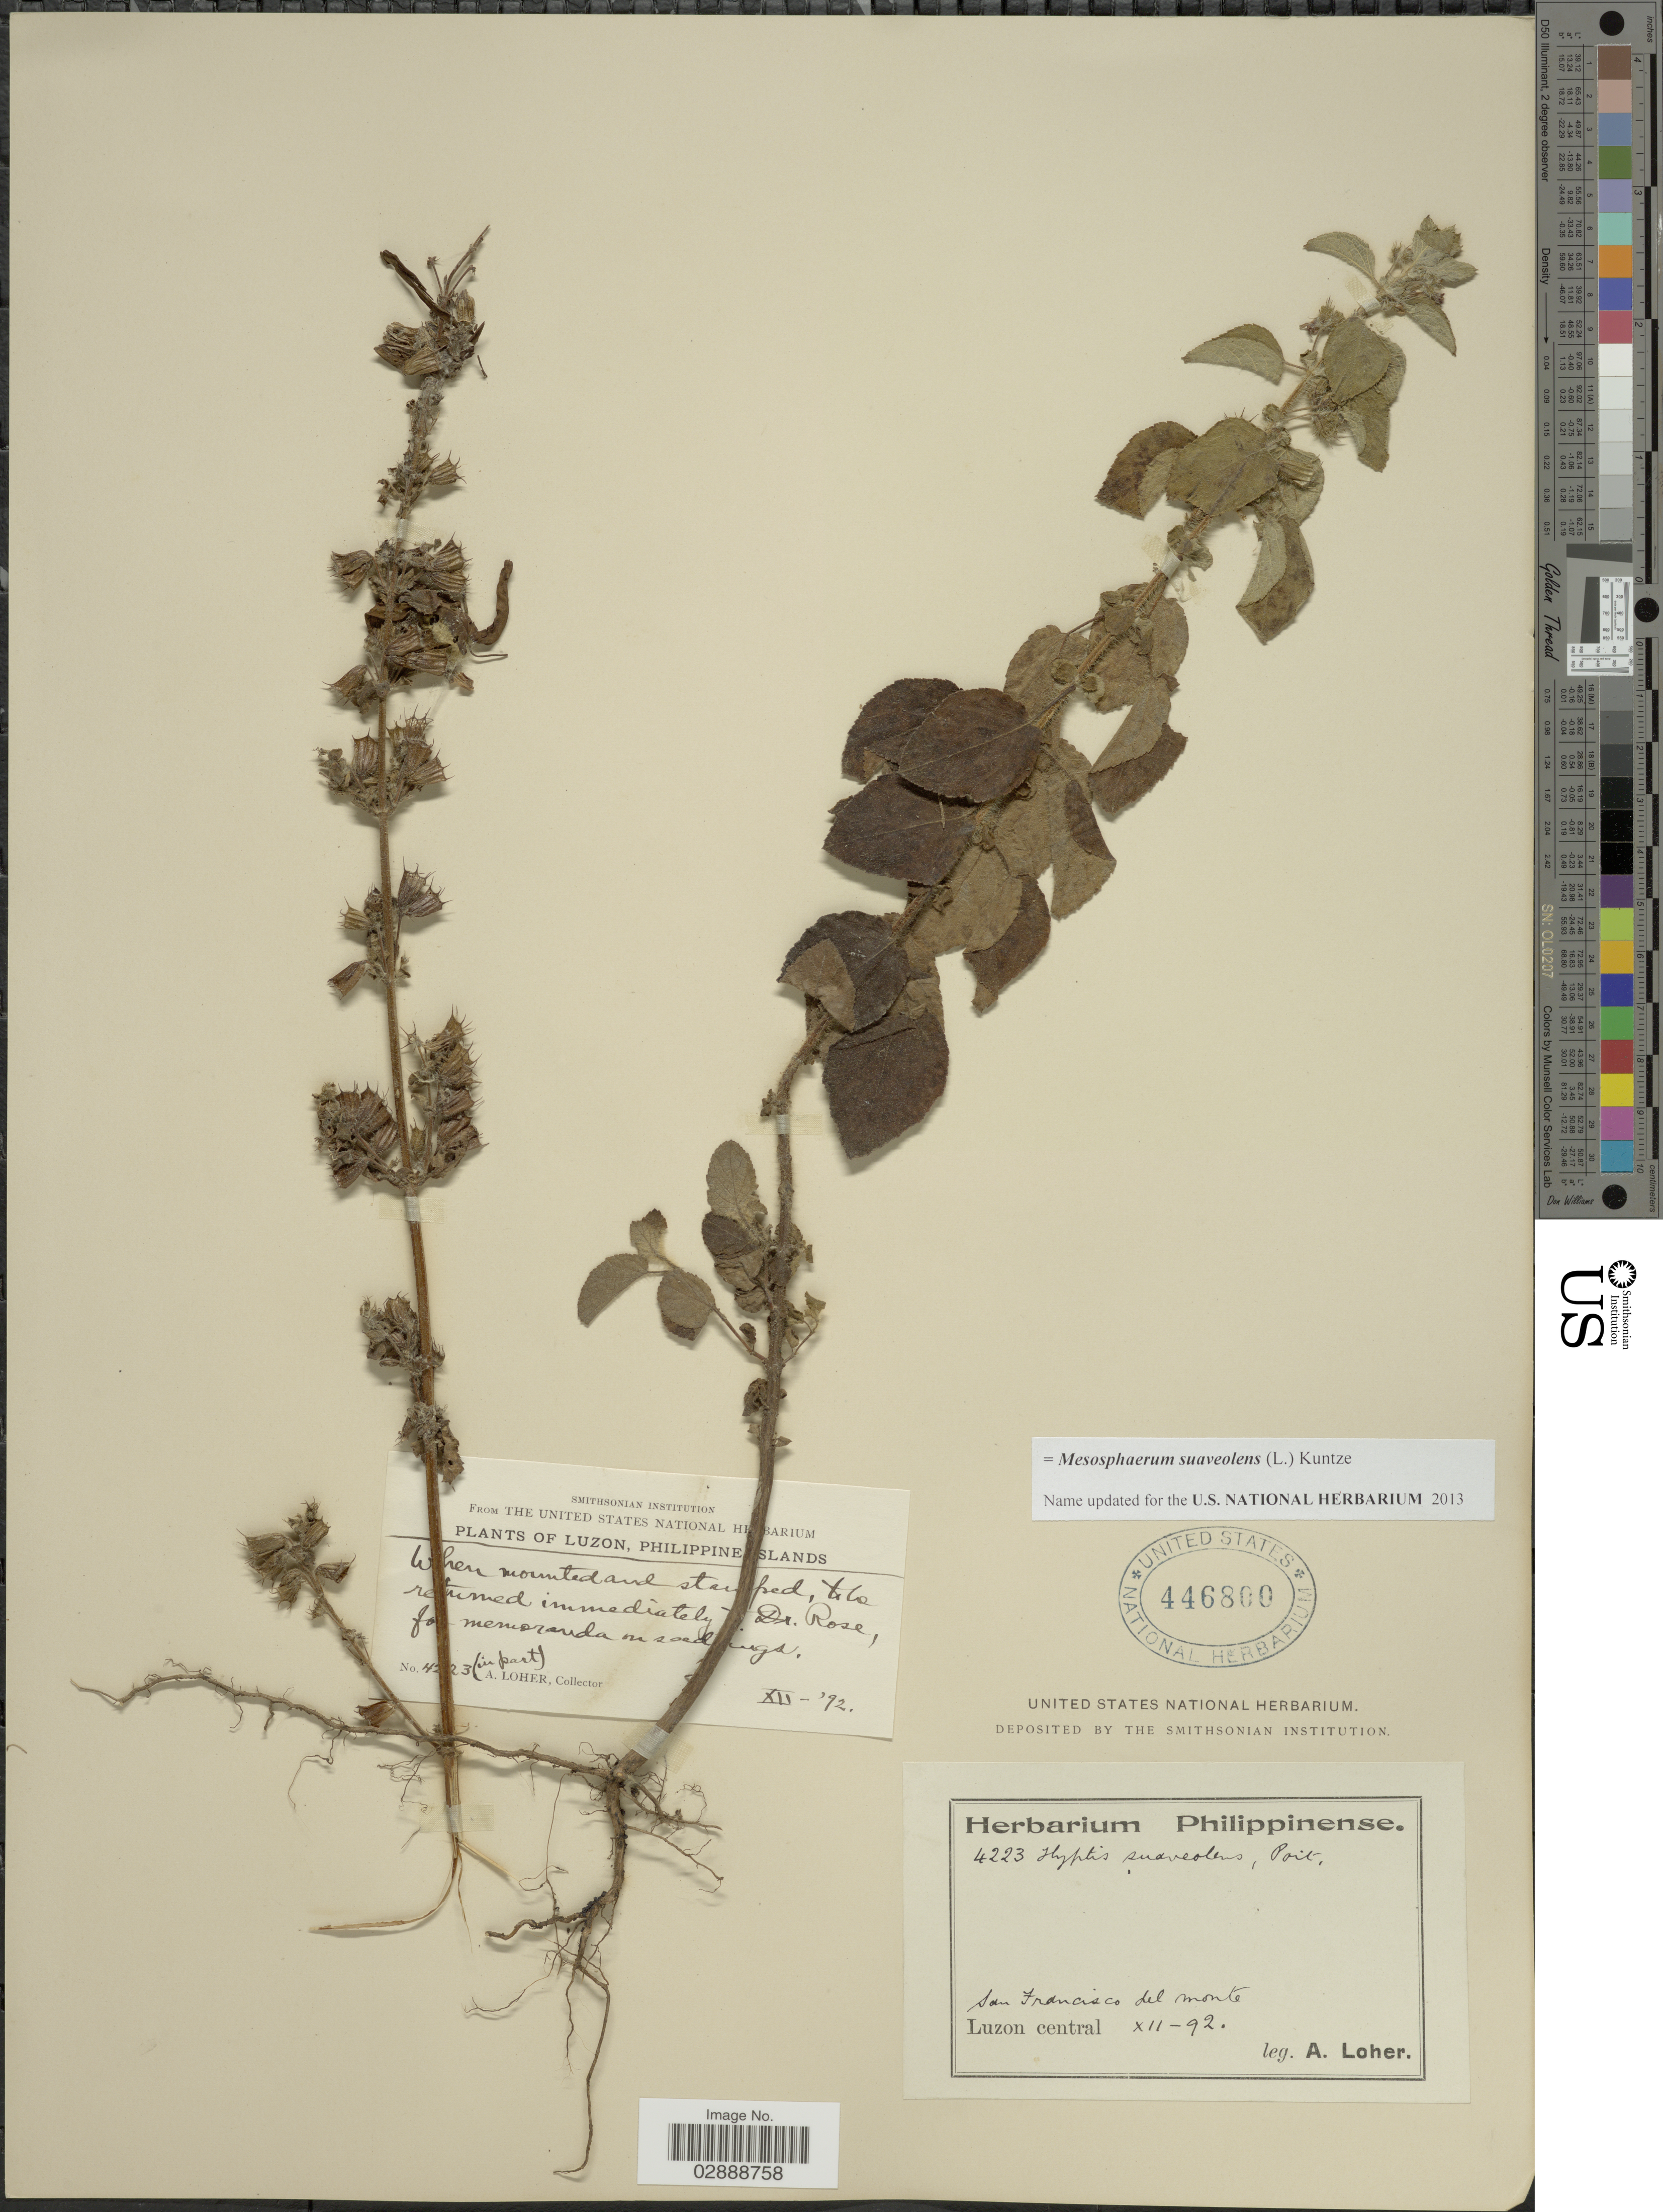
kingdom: Plantae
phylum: Tracheophyta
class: Magnoliopsida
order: Lamiales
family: Lamiaceae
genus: Mesosphaerum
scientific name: Mesosphaerum suaveolens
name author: (L.) Kuntze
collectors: A. Loher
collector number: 4223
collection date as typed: Transcribed d/m/y: /12/92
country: Philippines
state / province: Central Luzon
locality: San Francisco del monte.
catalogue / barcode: US 446800